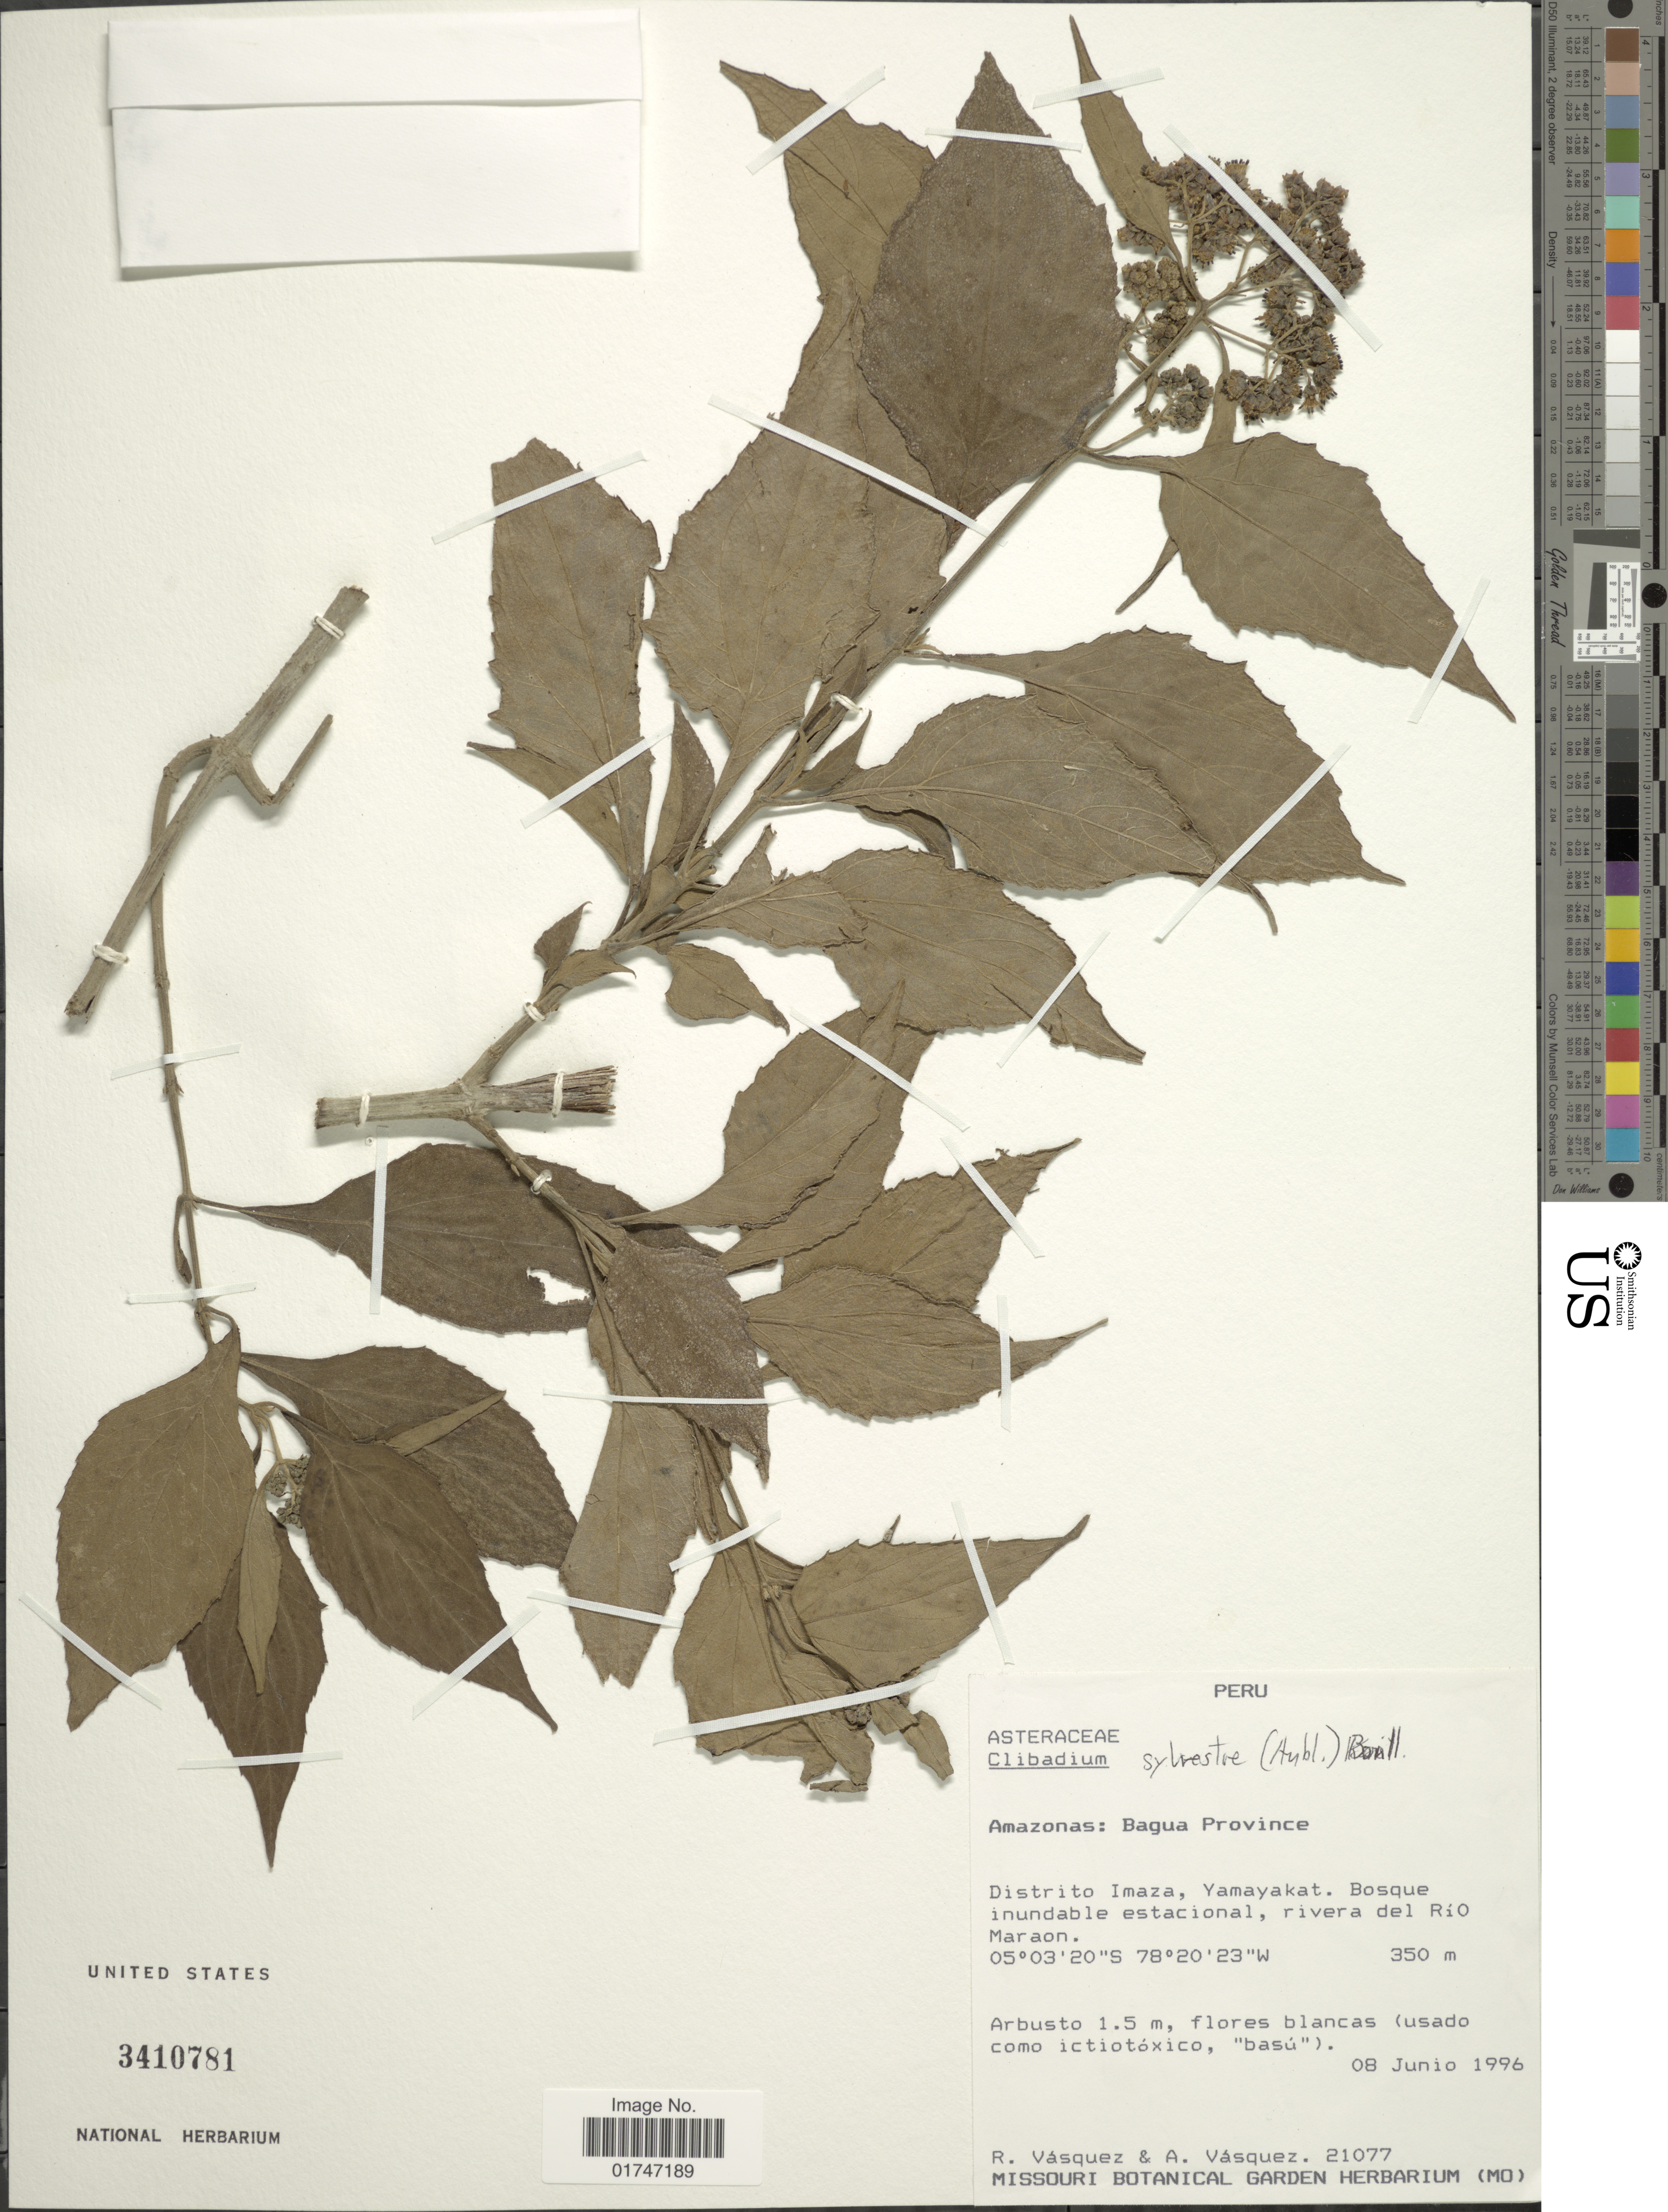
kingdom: Plantae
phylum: Tracheophyta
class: Magnoliopsida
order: Asterales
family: Asteraceae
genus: Clibadium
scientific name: Clibadium sylvestre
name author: (Aubl.) Baill.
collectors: R. Vásquez & A. Vasquez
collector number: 21077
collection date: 1996-06-08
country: Peru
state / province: Amazonas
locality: Amazonas: Bagua Province. Distrito Imaza, Yamayakat. Bosque inundable estacional, rivera del Río Maraon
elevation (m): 350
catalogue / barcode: US 3410781